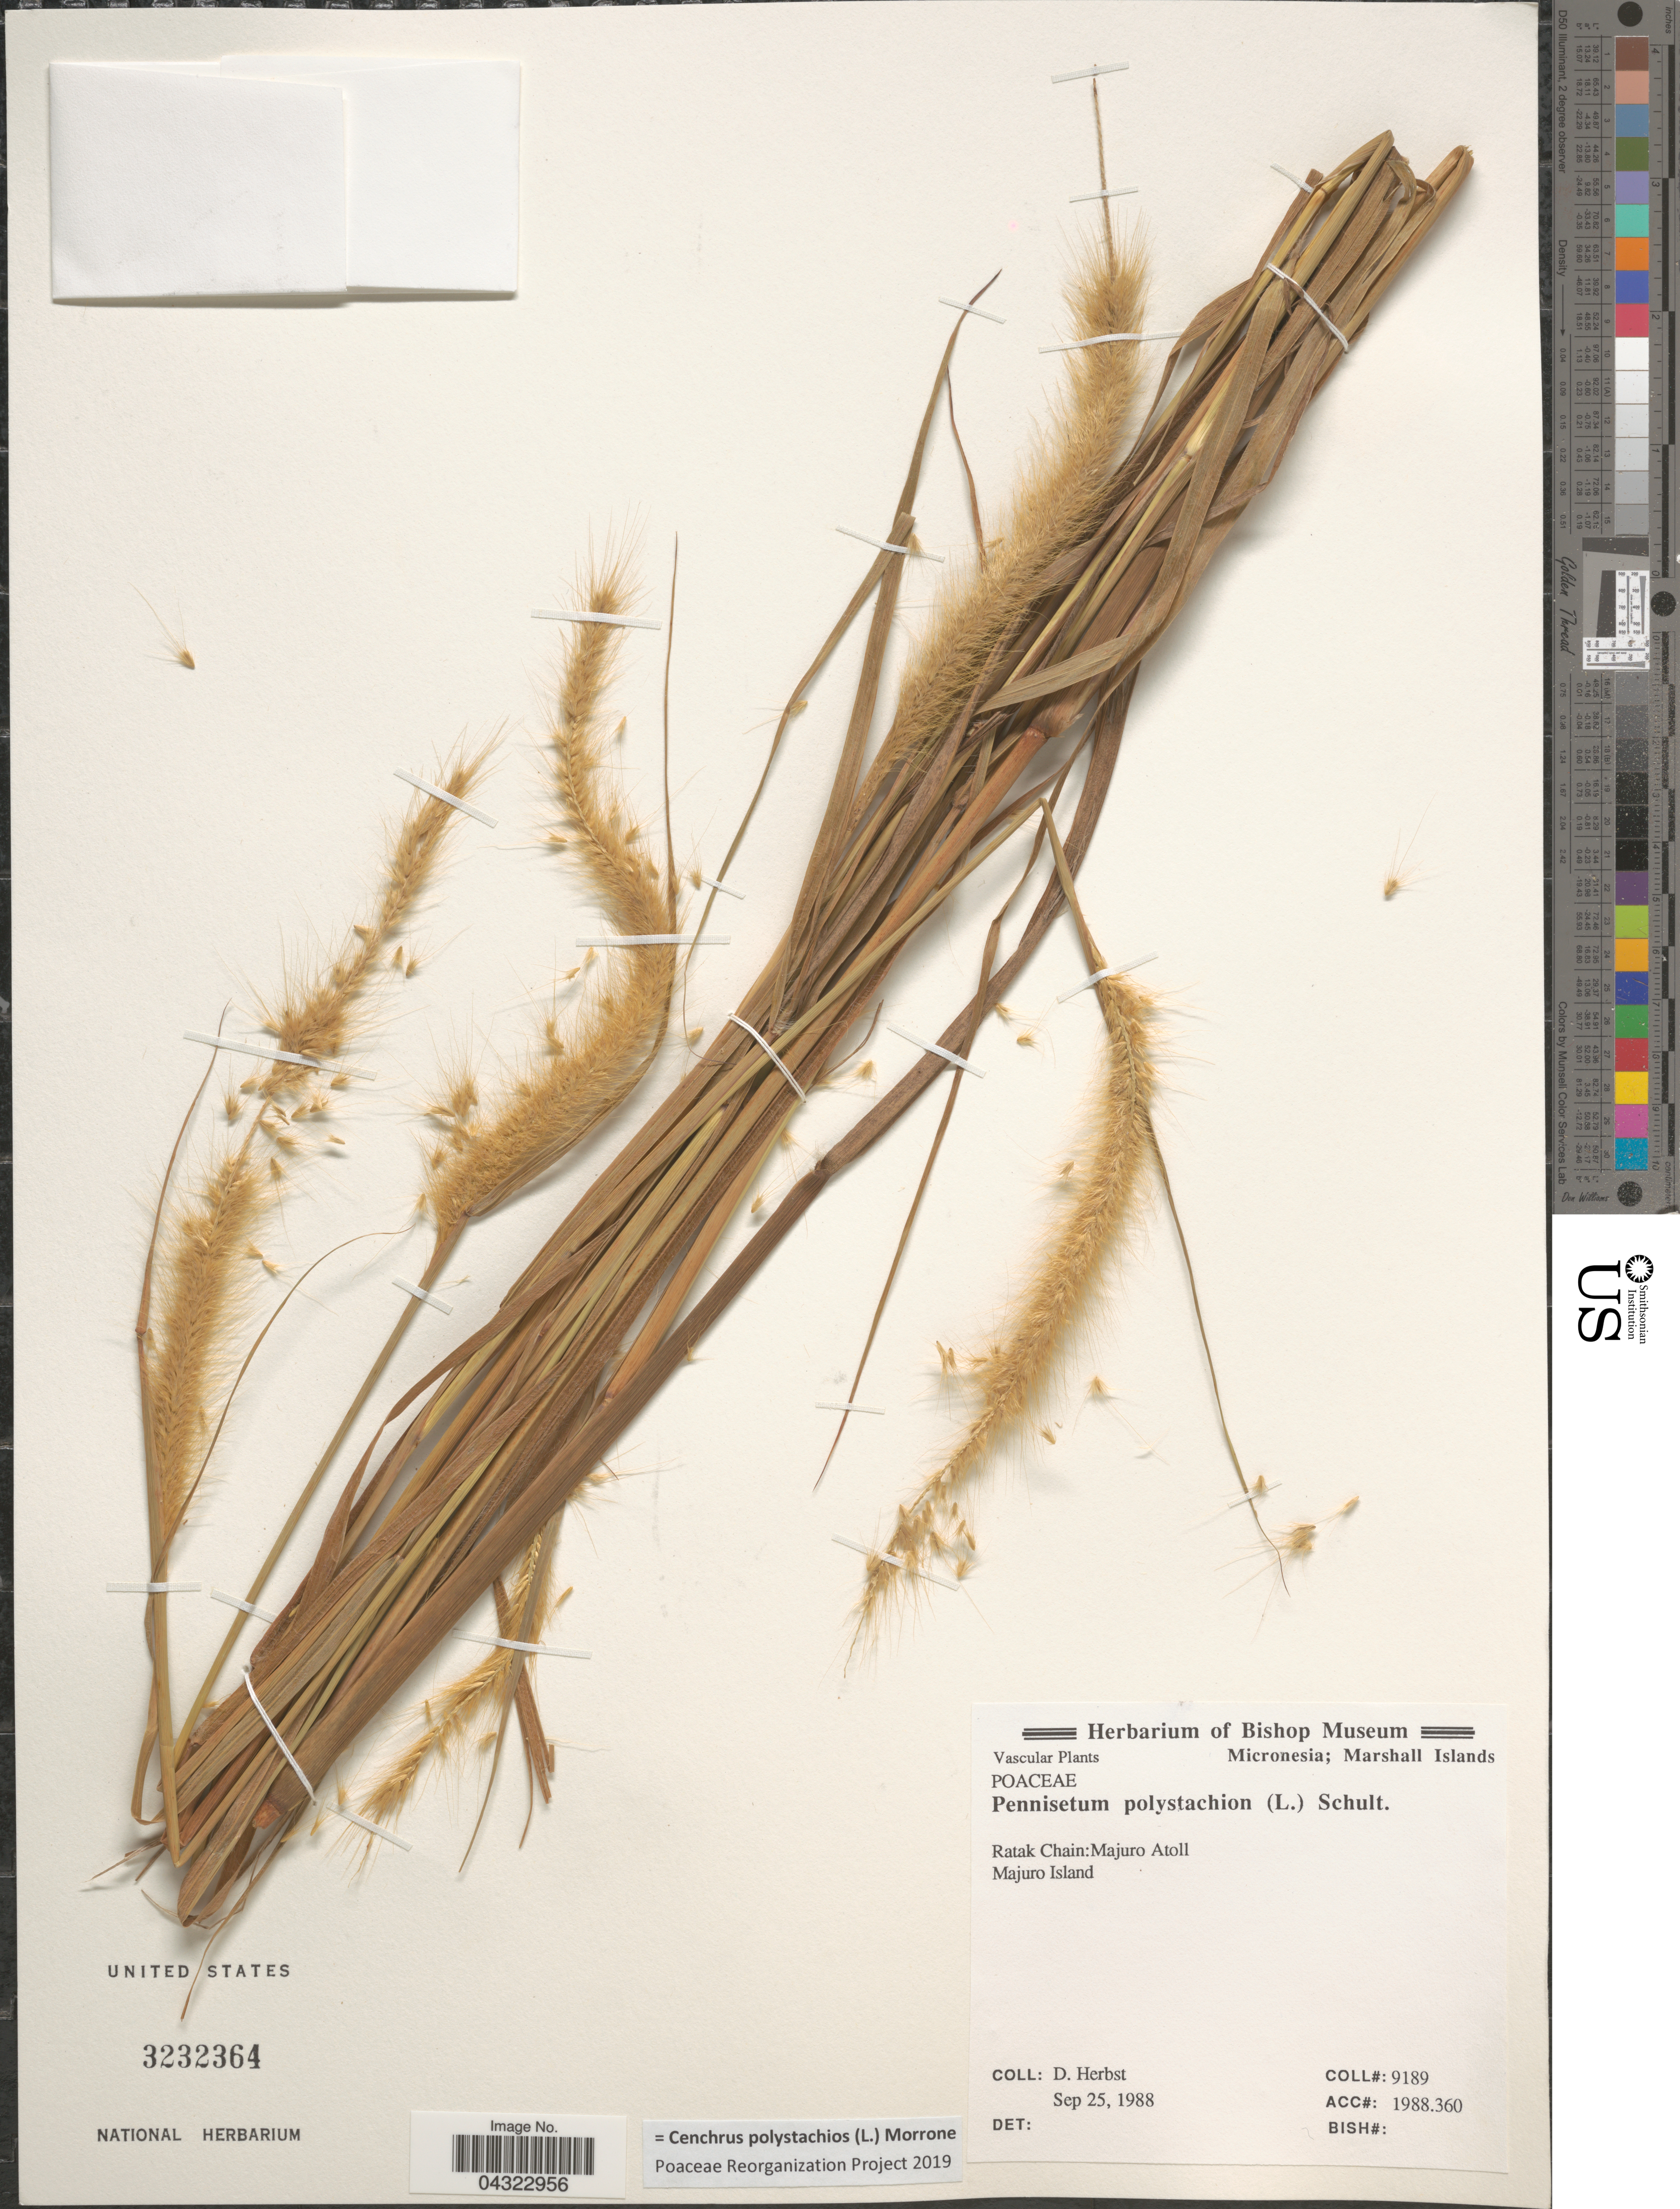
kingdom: Plantae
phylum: Tracheophyta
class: Liliopsida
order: Poales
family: Poaceae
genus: Cenchrus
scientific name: Cenchrus polystachios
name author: (L.) Morrone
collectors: D. Herbst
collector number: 9189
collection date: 1988-09-25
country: Marshall Islands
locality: Ratak Chain: Majuro Atoll. Majuro Island.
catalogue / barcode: US 3232364